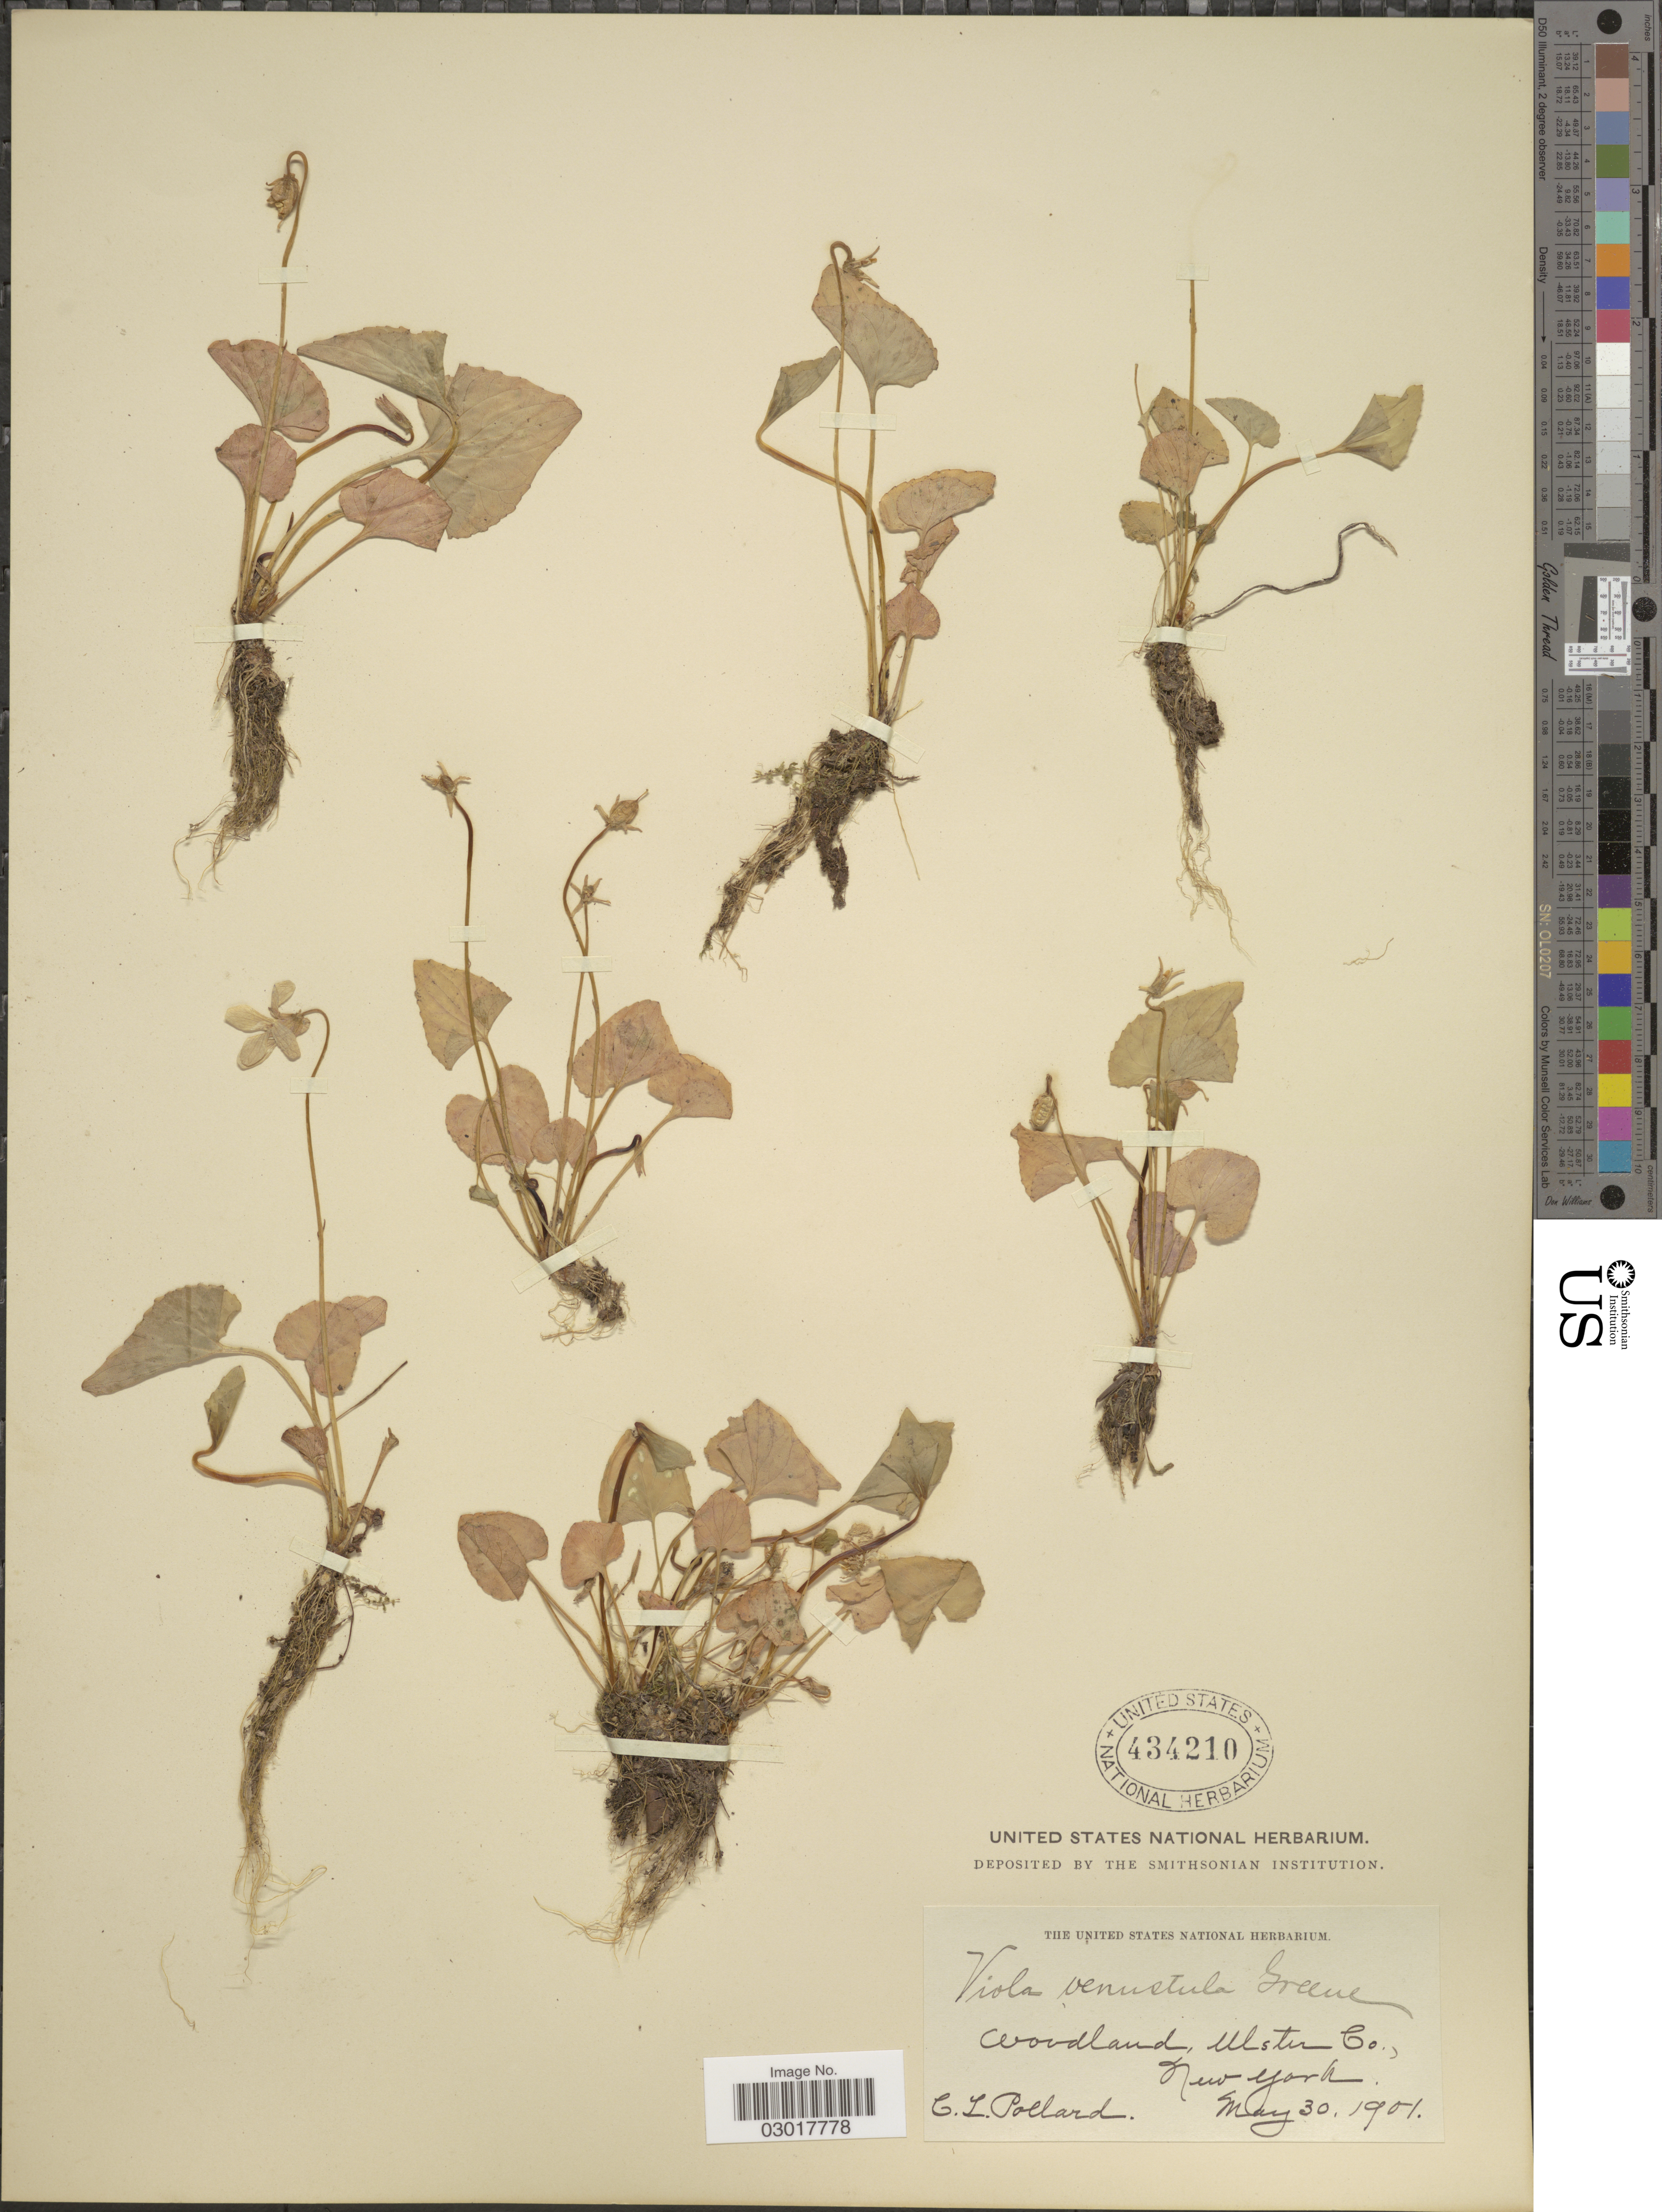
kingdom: Plantae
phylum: Tracheophyta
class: Magnoliopsida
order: Malpighiales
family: Violaceae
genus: Viola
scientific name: Viola x venustula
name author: Greene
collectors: C. L. Pollard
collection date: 1901-05-30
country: United States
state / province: New York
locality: Woodland, Ulster Co.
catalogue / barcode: US 434210